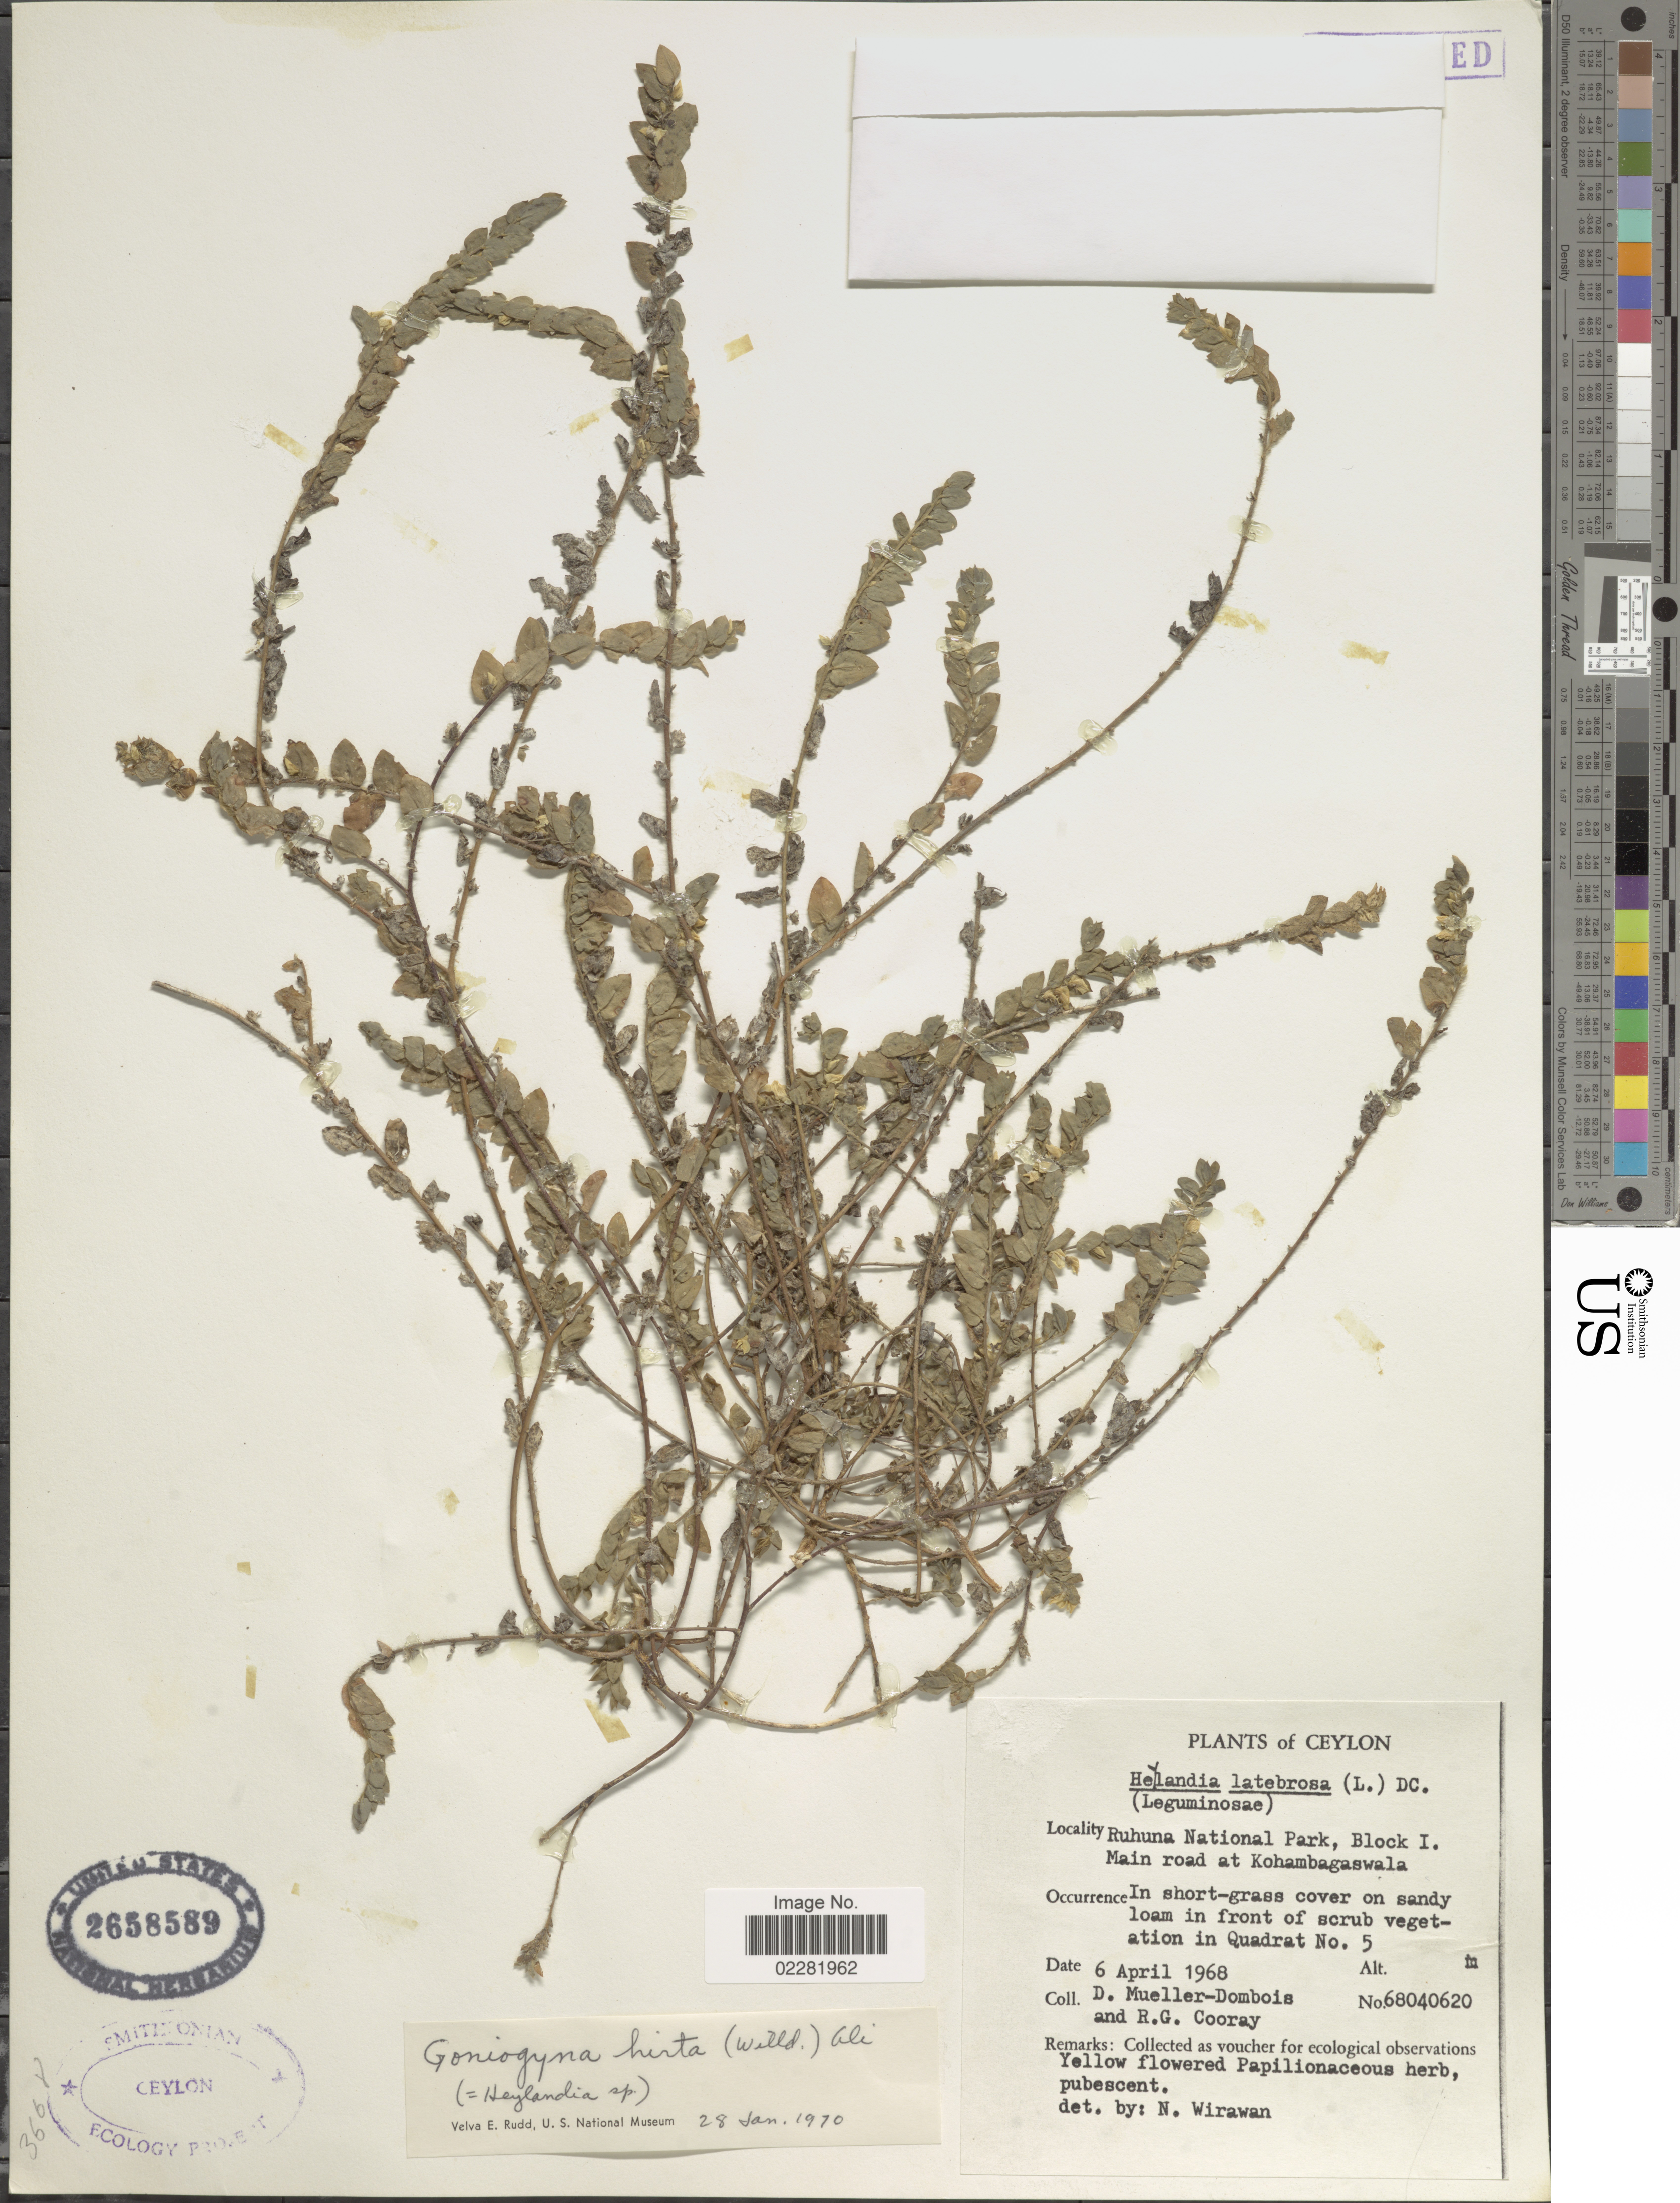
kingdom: Plantae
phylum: Tracheophyta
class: Magnoliopsida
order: Fabales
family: Fabaceae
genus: Crotalaria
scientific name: Crotalaria hebecarpa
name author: (DC.) Rudd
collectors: D. Mueller-Dombois & R. Cooray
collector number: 68040620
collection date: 1968-04-06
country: Sri Lanka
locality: Ceylon, Ruhuna National Park, Block I, Main road at Kohambagaswala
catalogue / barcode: US 2658589